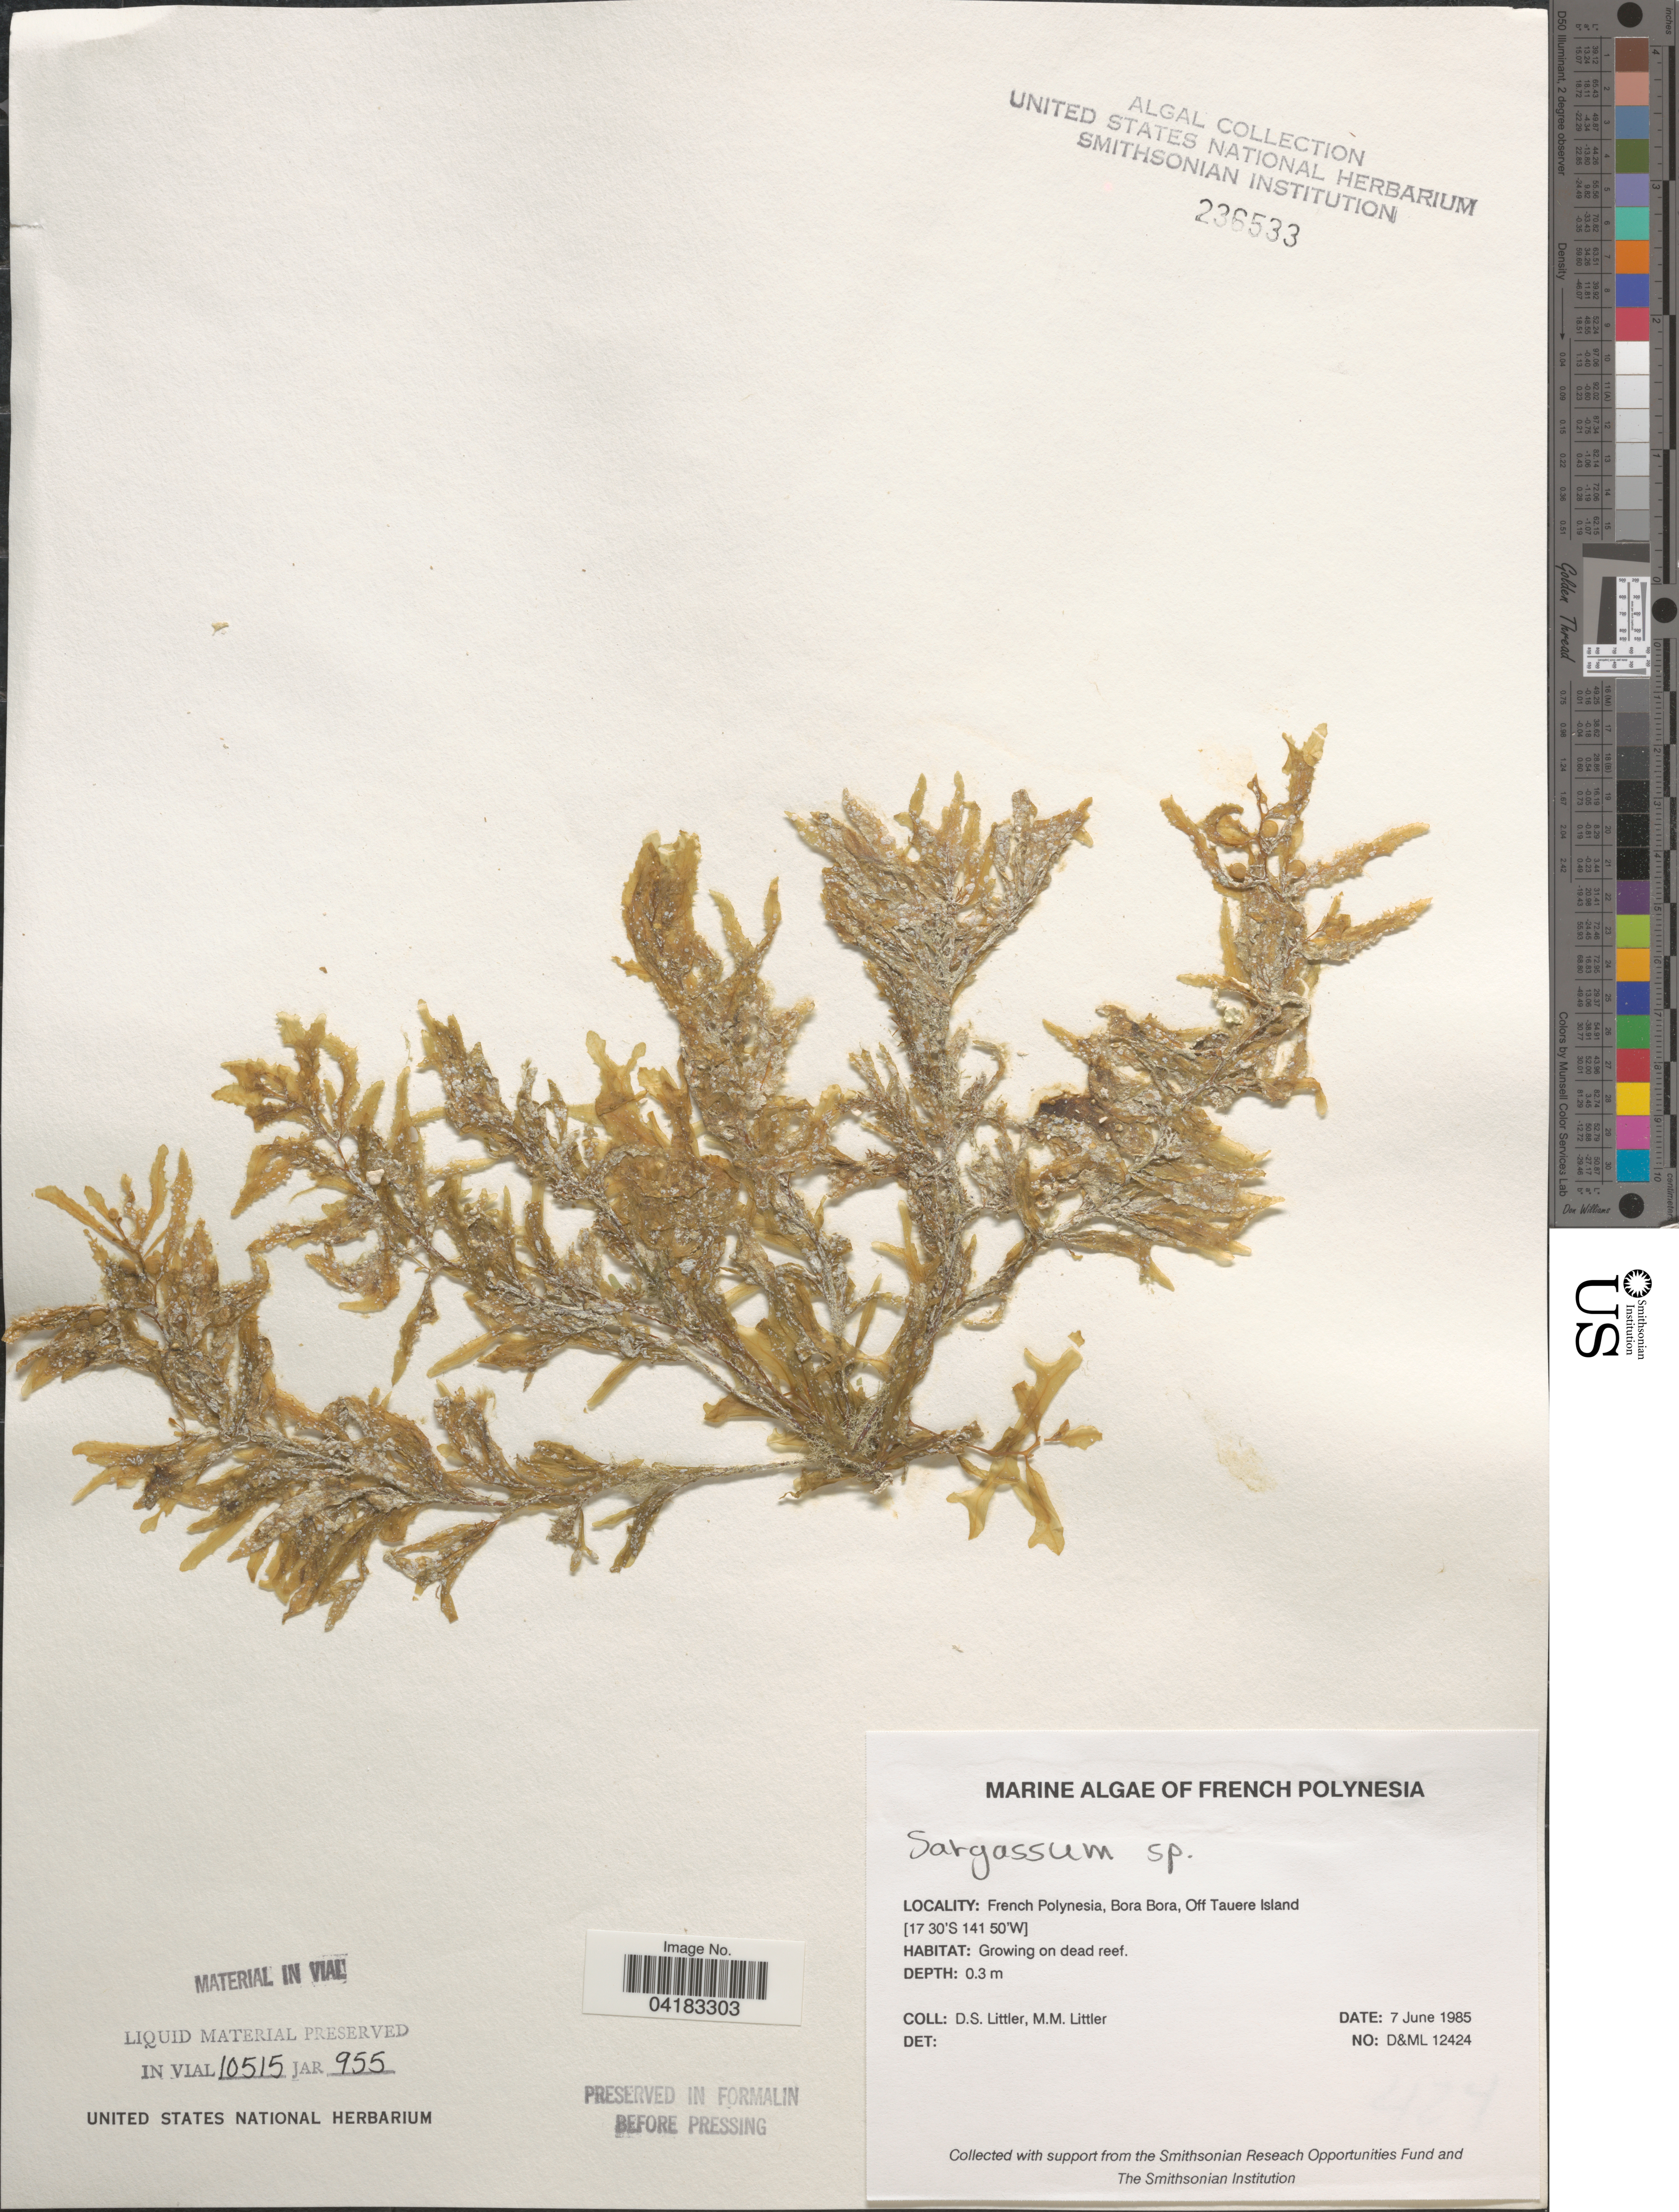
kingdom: Chromista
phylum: Ochrophyta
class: Phaeophyceae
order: Fucales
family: Sargassaceae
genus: Sargassum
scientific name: Sargassum sp.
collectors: D. S. Littler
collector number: D&ML12424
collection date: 1985-06-07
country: French Polynesia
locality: Bora Bora, Off Tauere Island.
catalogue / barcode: US 236533